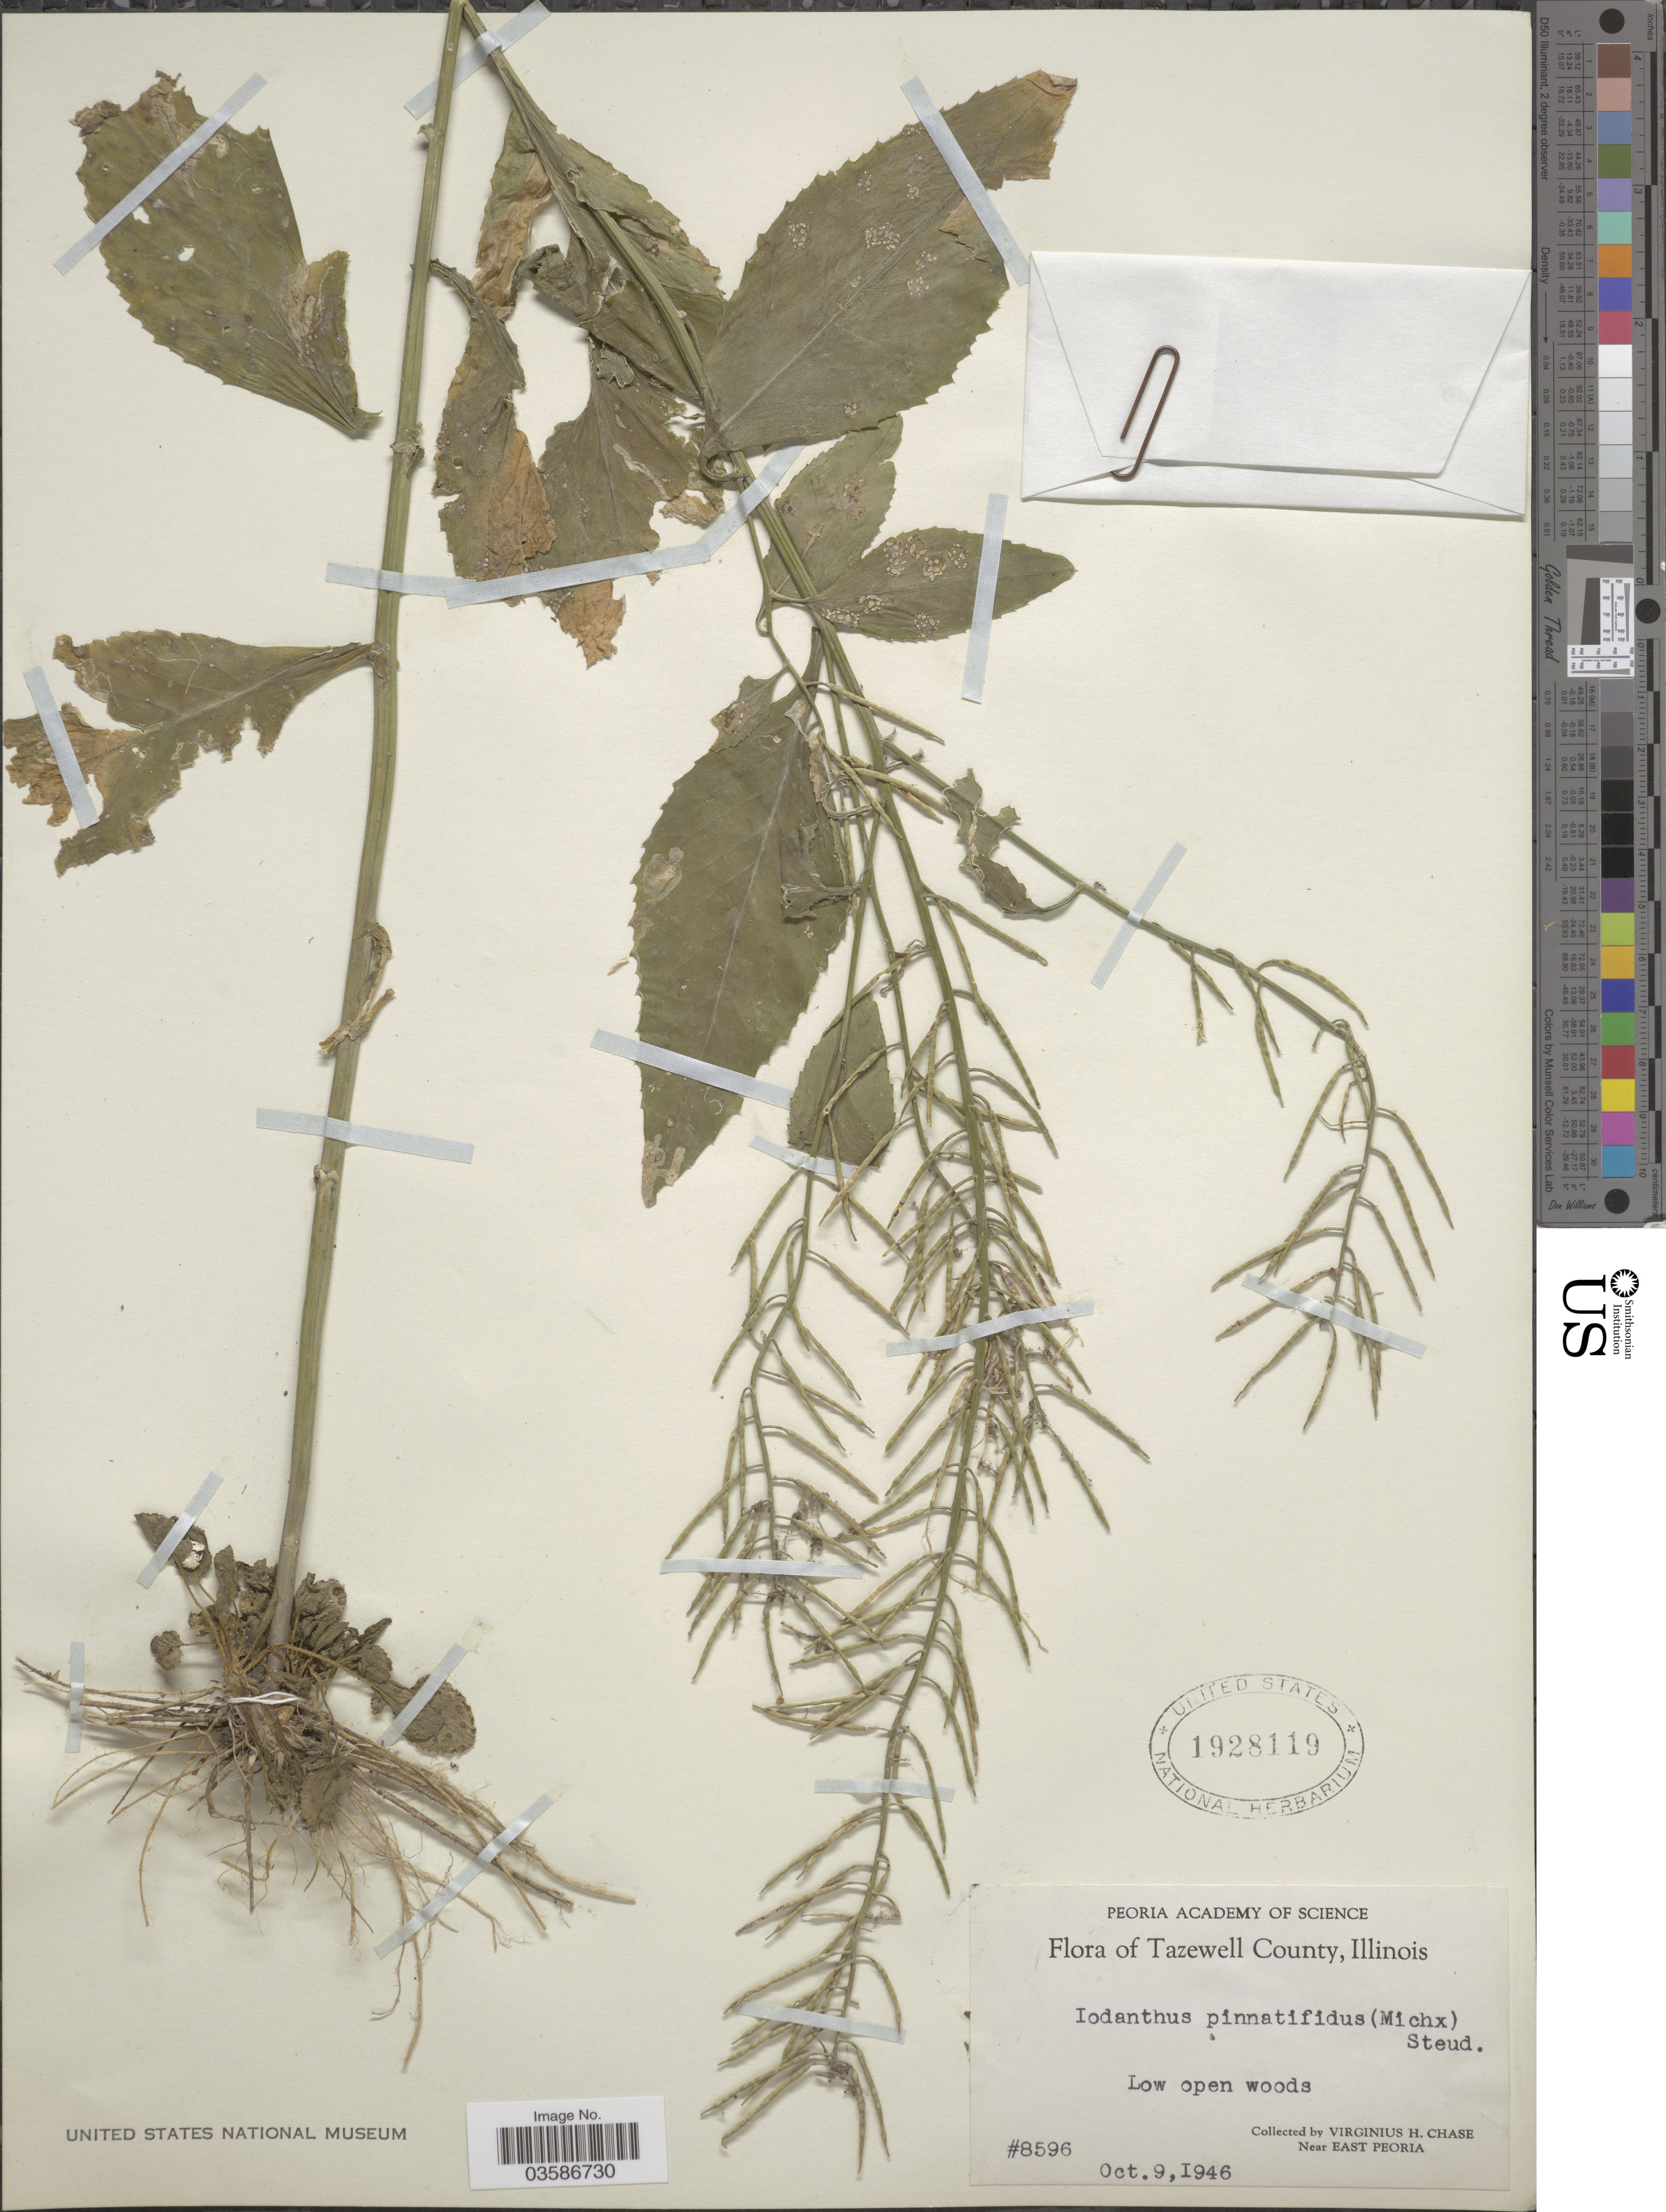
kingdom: Plantae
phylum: Tracheophyta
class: Magnoliopsida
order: Brassicales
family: Brassicaceae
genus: Iodanthus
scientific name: Iodanthus pinnatifidus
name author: (Michx.) Steud.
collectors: V. H. Chase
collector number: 8596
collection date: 1946-10-09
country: United States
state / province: Illinois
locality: Tazewell County. Near East Peoria.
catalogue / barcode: US 1928119